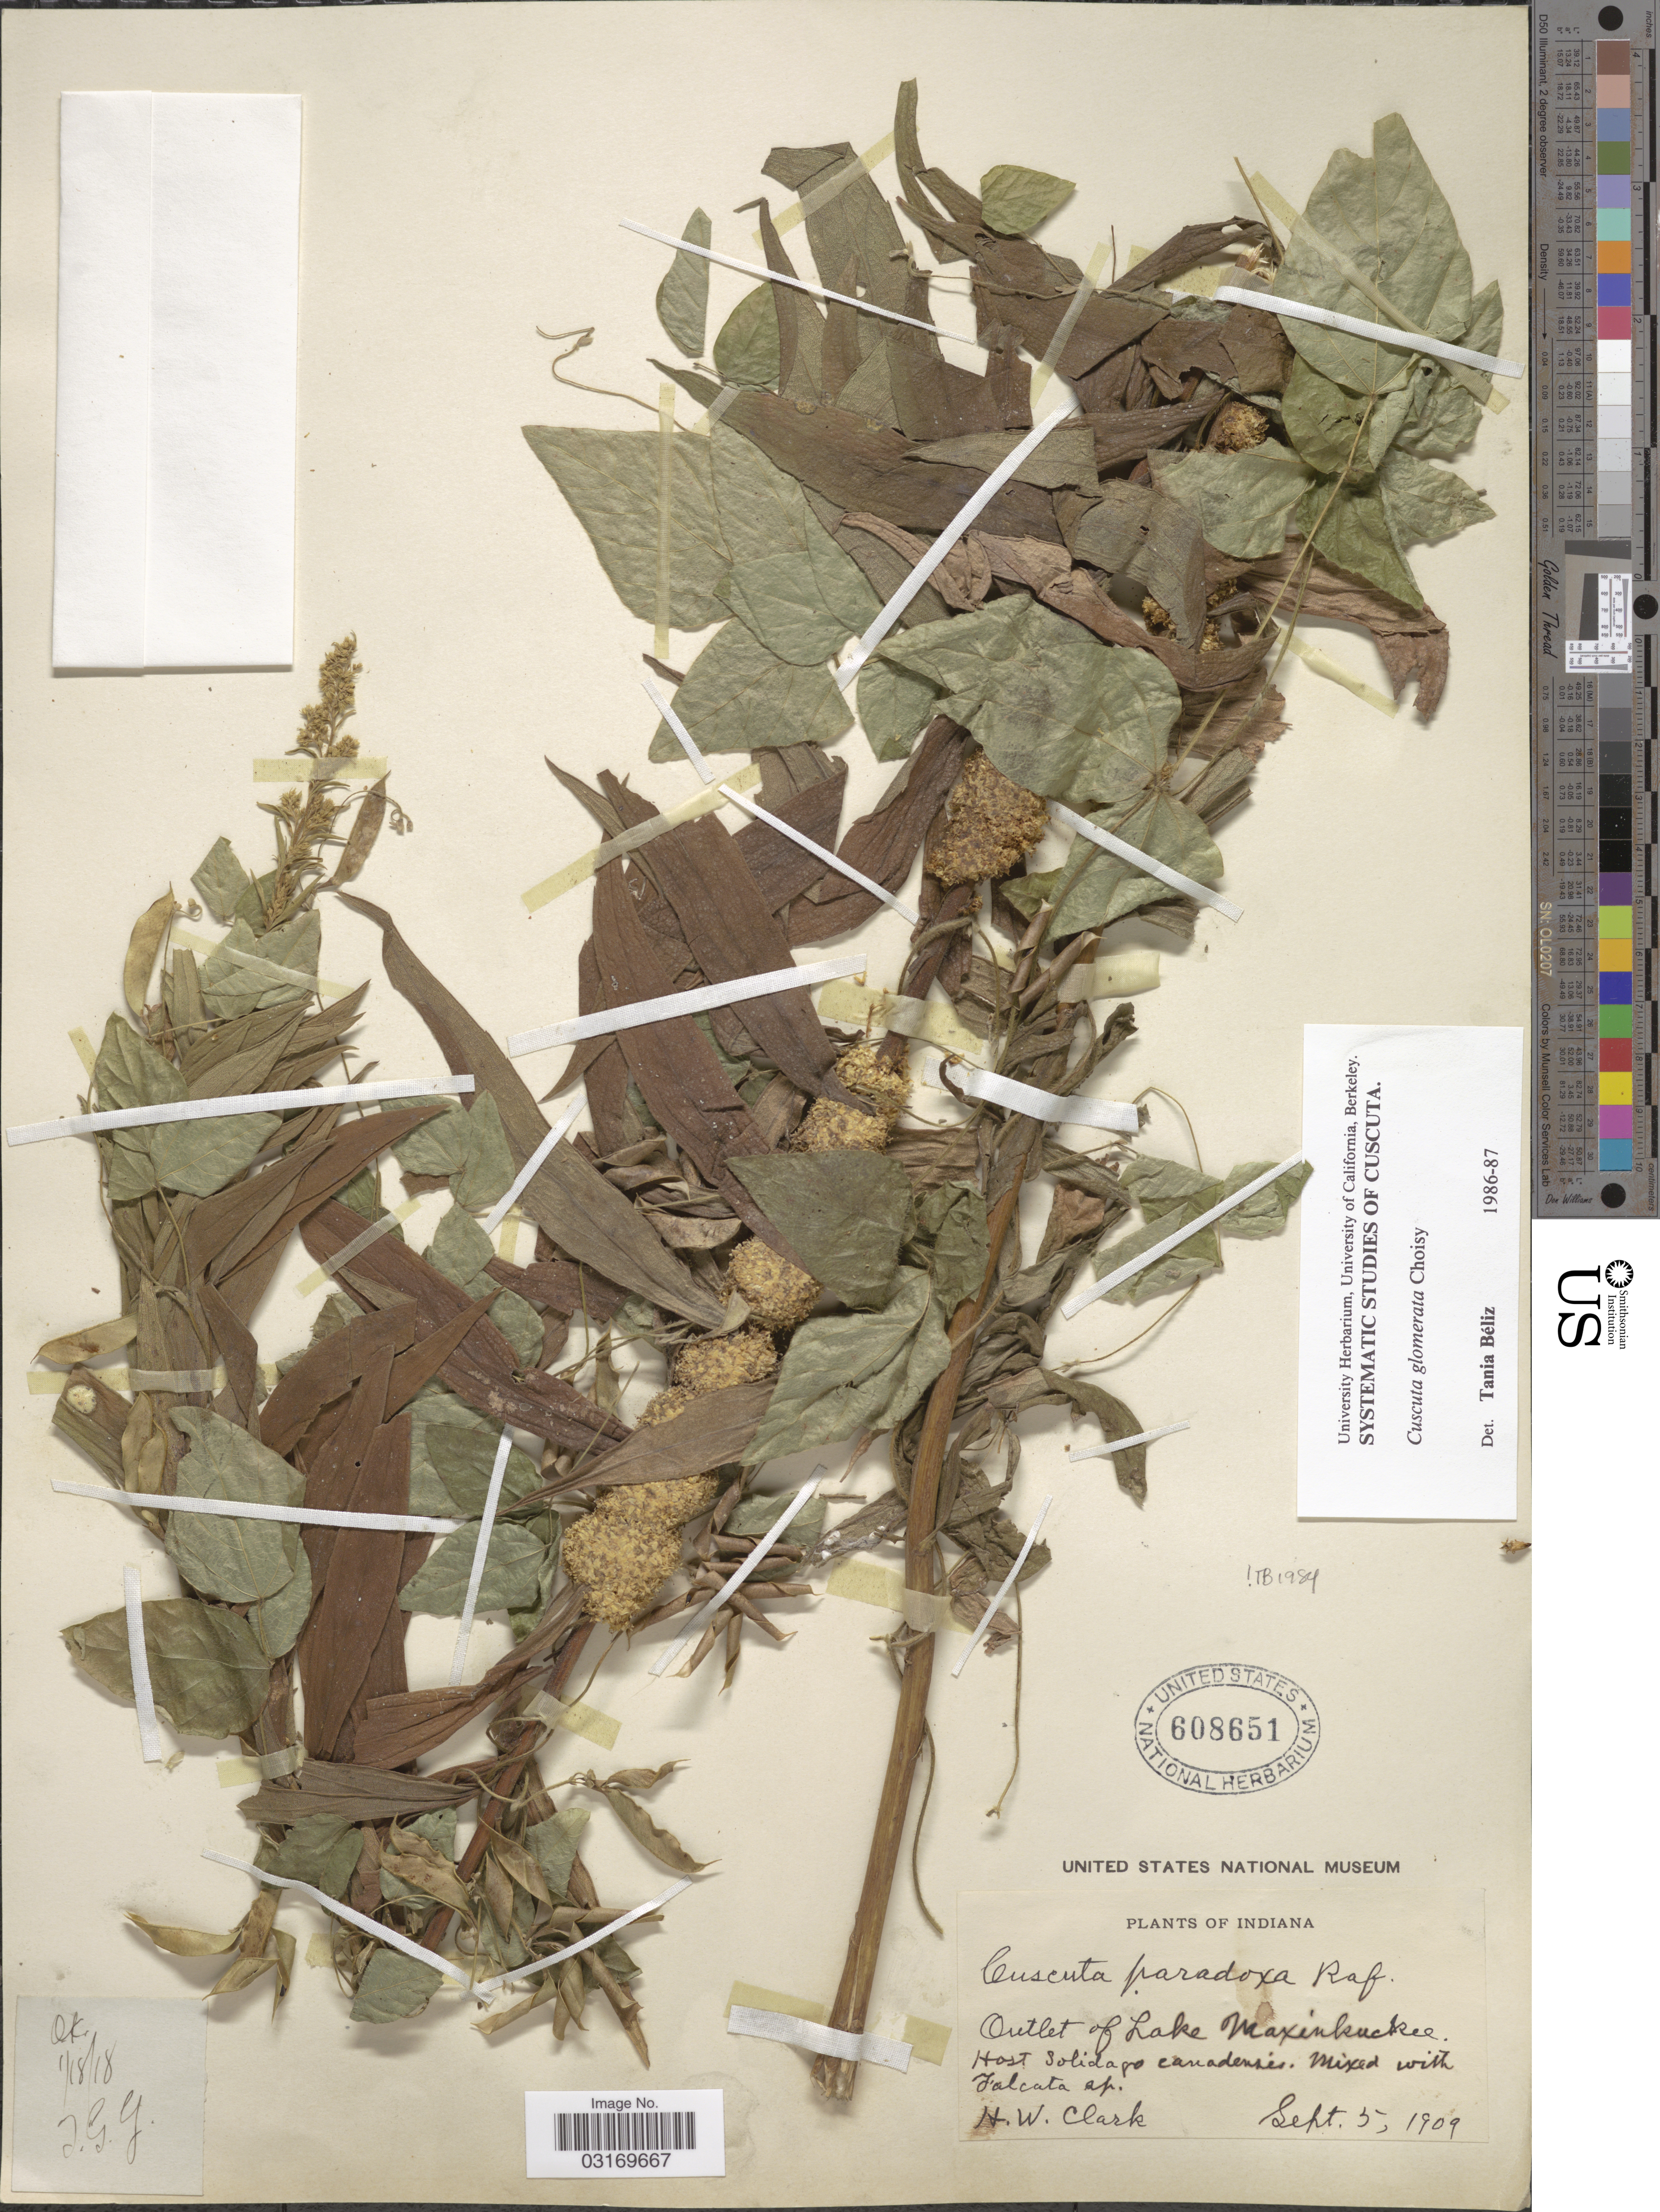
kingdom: Plantae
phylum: Tracheophyta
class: Magnoliopsida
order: Solanales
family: Convolvulaceae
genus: Cuscuta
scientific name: Cuscuta glomerata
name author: Chris.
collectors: H. W. Clark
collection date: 1909-09-05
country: United States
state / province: Indiana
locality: Outlet of Lake Maxinkuckee.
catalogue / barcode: US 608651